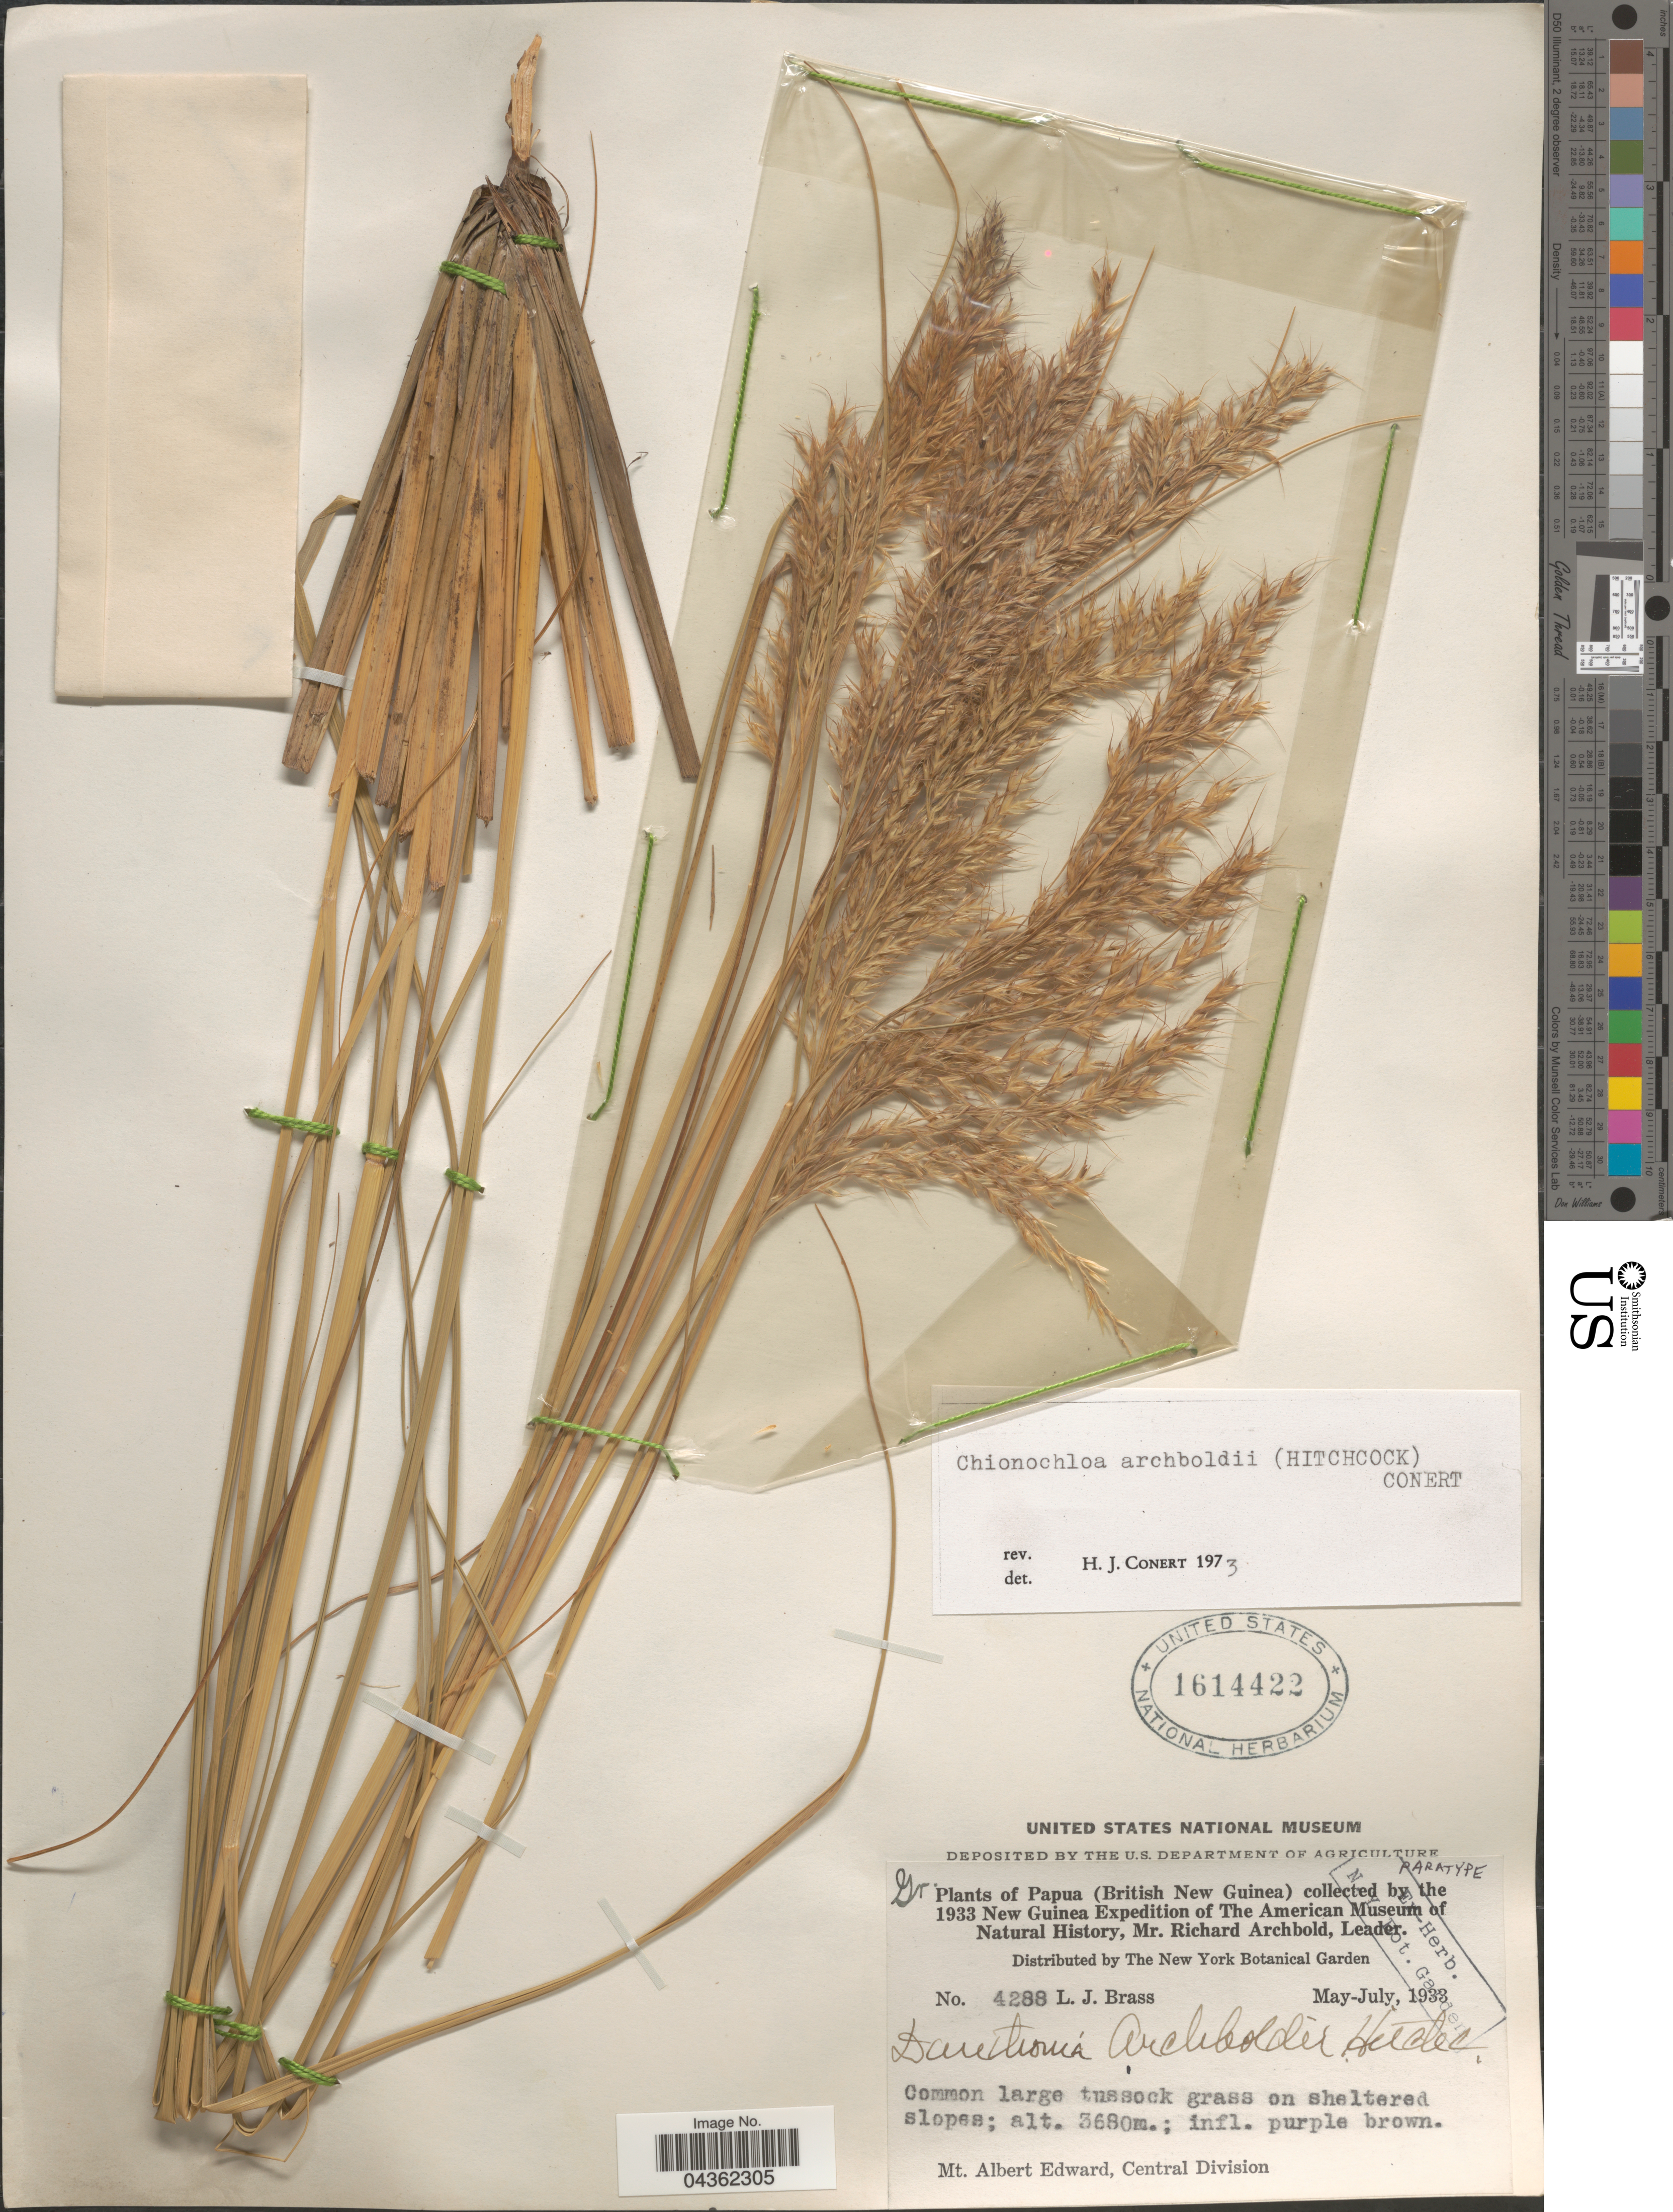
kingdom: Plantae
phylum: Tracheophyta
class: Liliopsida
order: Poales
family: Poaceae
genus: Chimaerochloa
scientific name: Chimaerochloa archboldii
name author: (Hitchc.) Pirie & H.P. Linder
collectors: L. J. Brass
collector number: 4288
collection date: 1933-05/1933-07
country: Papua New Guinea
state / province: Central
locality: Papua (British New Guinea). 1933 New Guinea Expedition of The American Museum of Natural History. Common large tussock grass on sheltered slopes; Mt. Albert Edward, Central Division.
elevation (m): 3680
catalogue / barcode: US 1614422